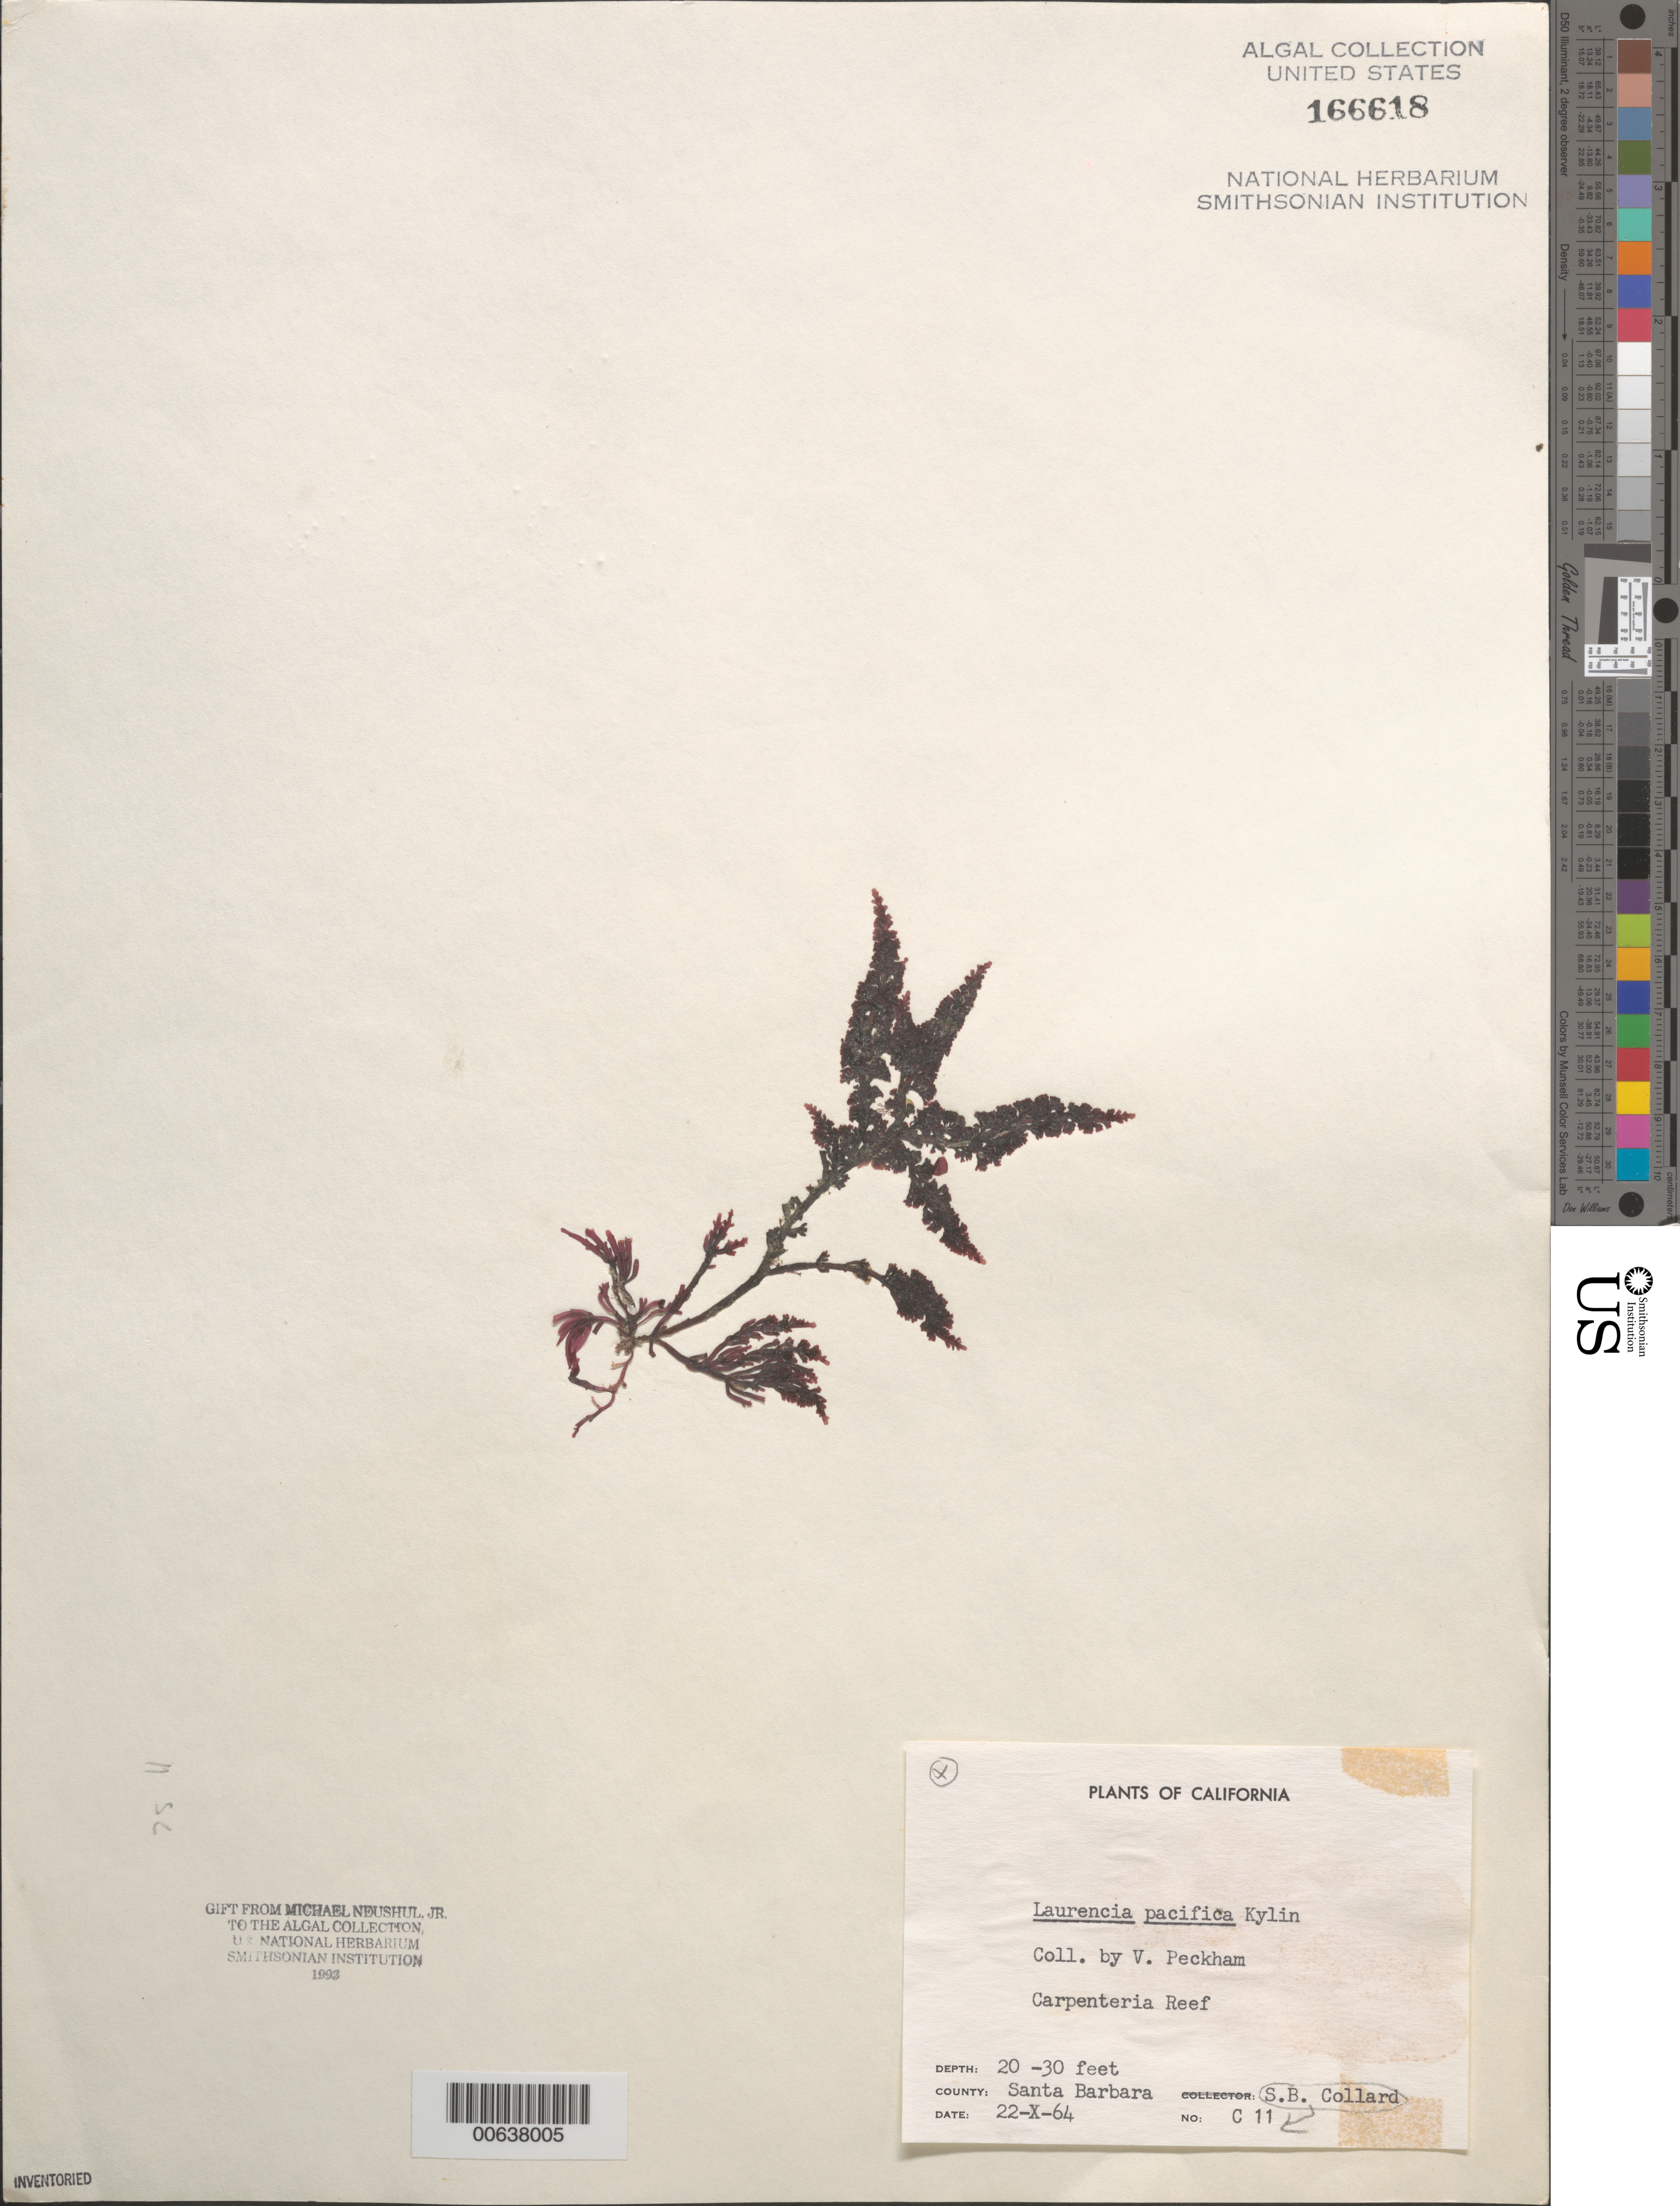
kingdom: Plantae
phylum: Rhodophyta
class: Florideophyceae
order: Ceramiales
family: Rhodomelaceae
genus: Laurencia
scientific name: Laurencia pacifica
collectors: V. Peckham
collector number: C 11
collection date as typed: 22 Oct 1964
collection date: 1964-10-22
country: United States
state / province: California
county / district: Santa Barbara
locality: Carpenteria Reef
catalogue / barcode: US 166618